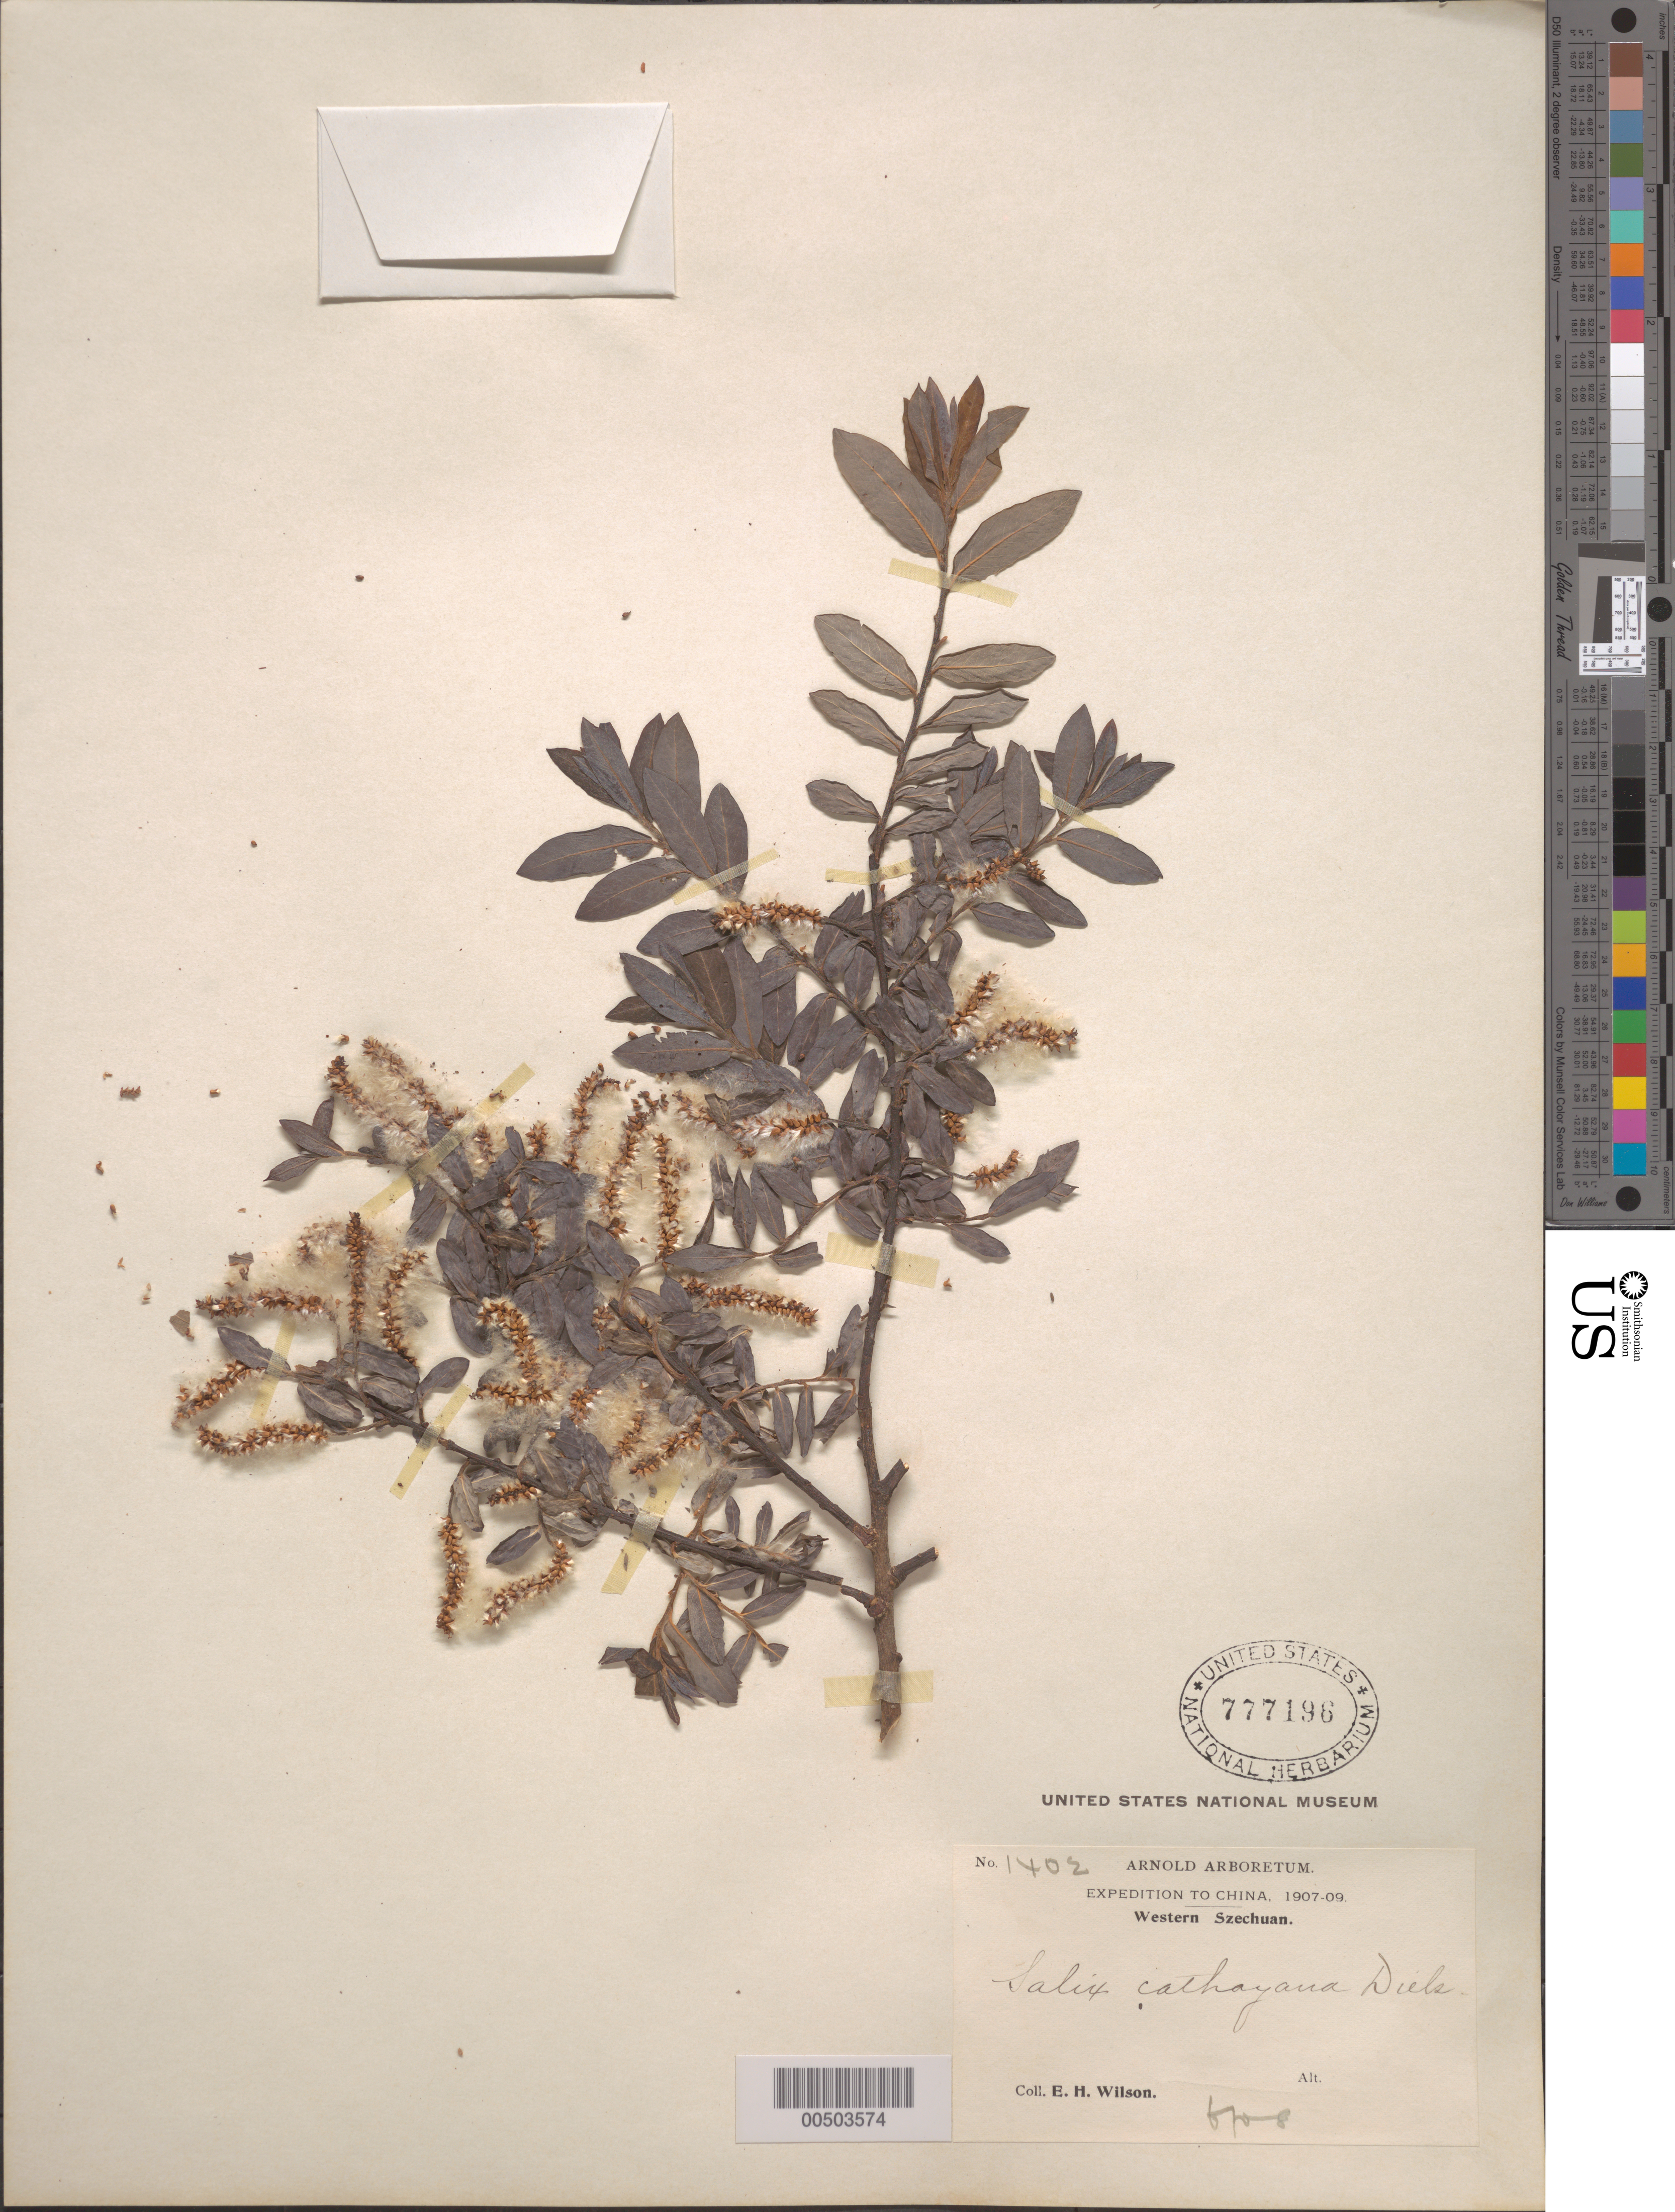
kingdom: Plantae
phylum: Tracheophyta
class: Magnoliopsida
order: Malpighiales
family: Salicaceae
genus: Salix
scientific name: Salix cathayana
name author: Diels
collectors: E. H. Wilson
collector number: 1402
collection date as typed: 1907 to -- --- 1909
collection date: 1907/1909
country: China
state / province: Sichuan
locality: Western Szechuan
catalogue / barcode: US 777196